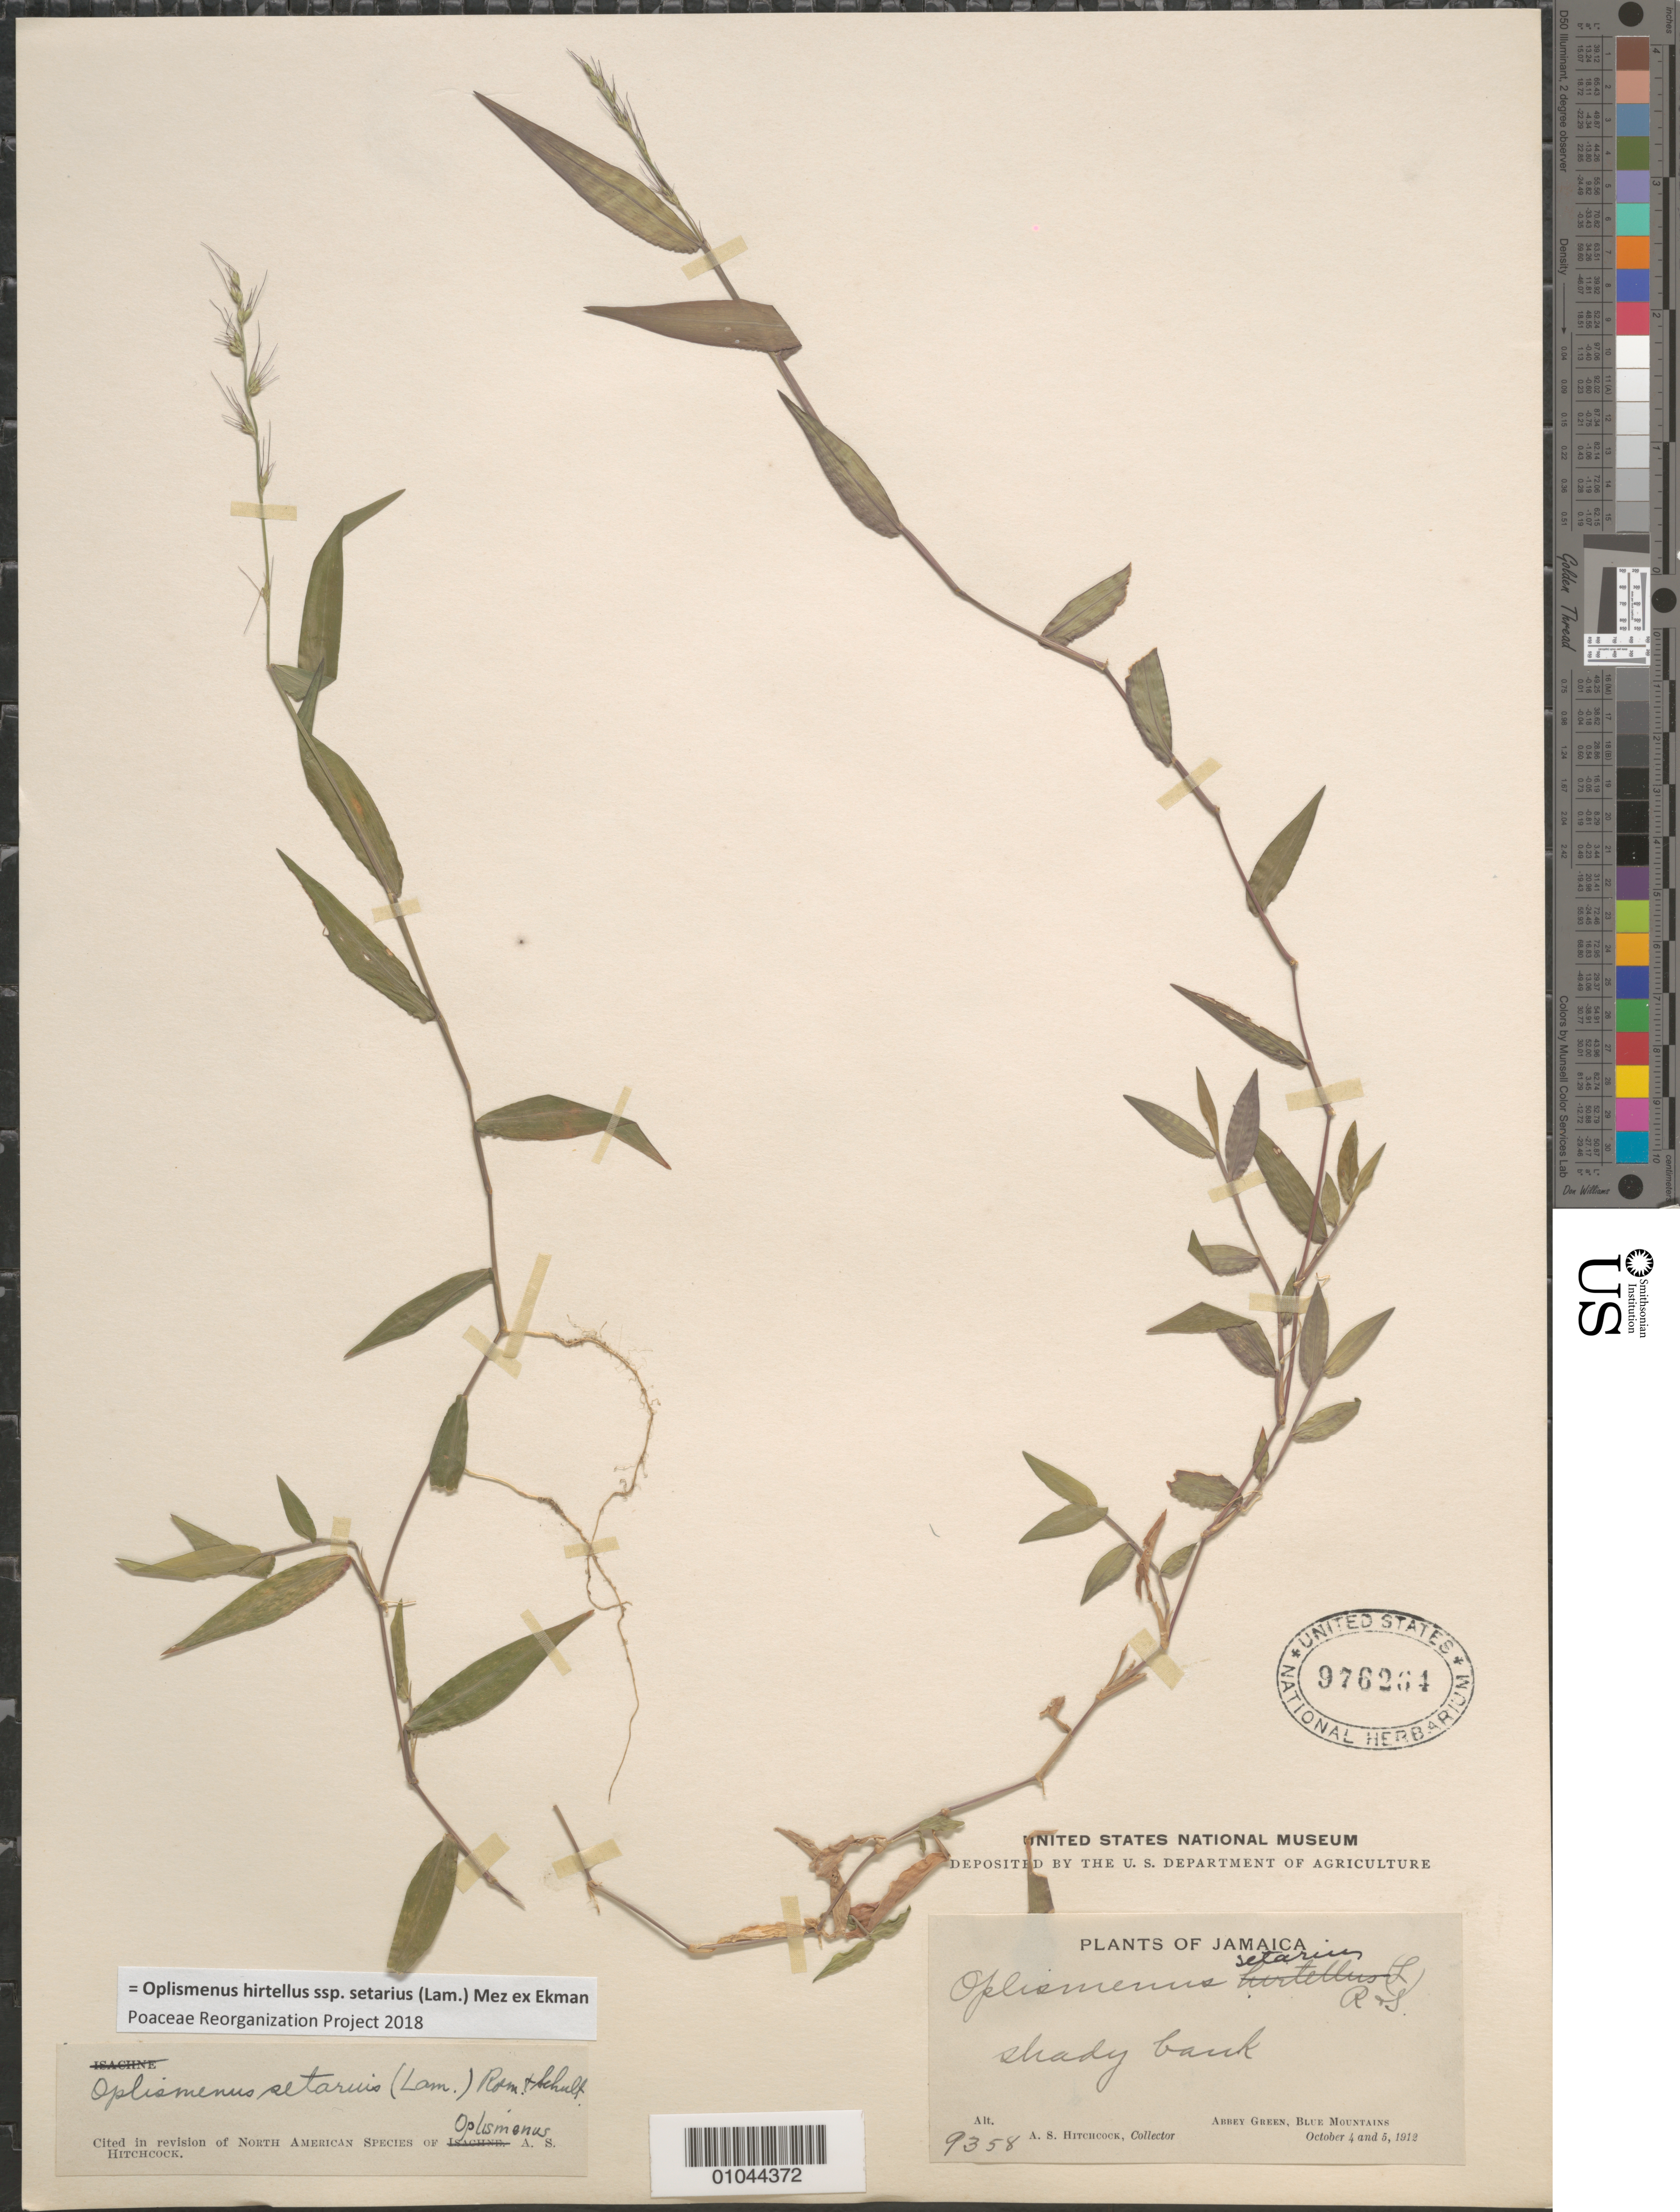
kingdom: Plantae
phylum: Tracheophyta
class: Liliopsida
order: Poales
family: Poaceae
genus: Oplismenus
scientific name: Oplismenus hirtellus subsp. setarius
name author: (Lam.) Mez ex Ekman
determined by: Poaceae Reorganization Project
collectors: A. S. Hitchcock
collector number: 9358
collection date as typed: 04 Oct 1912 and 05 Oct 1912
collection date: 1912-10-04,1912-10-05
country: Jamaica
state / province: Saint Thomas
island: Jamaica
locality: Abbey Green, Blue Mountains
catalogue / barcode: US 976264